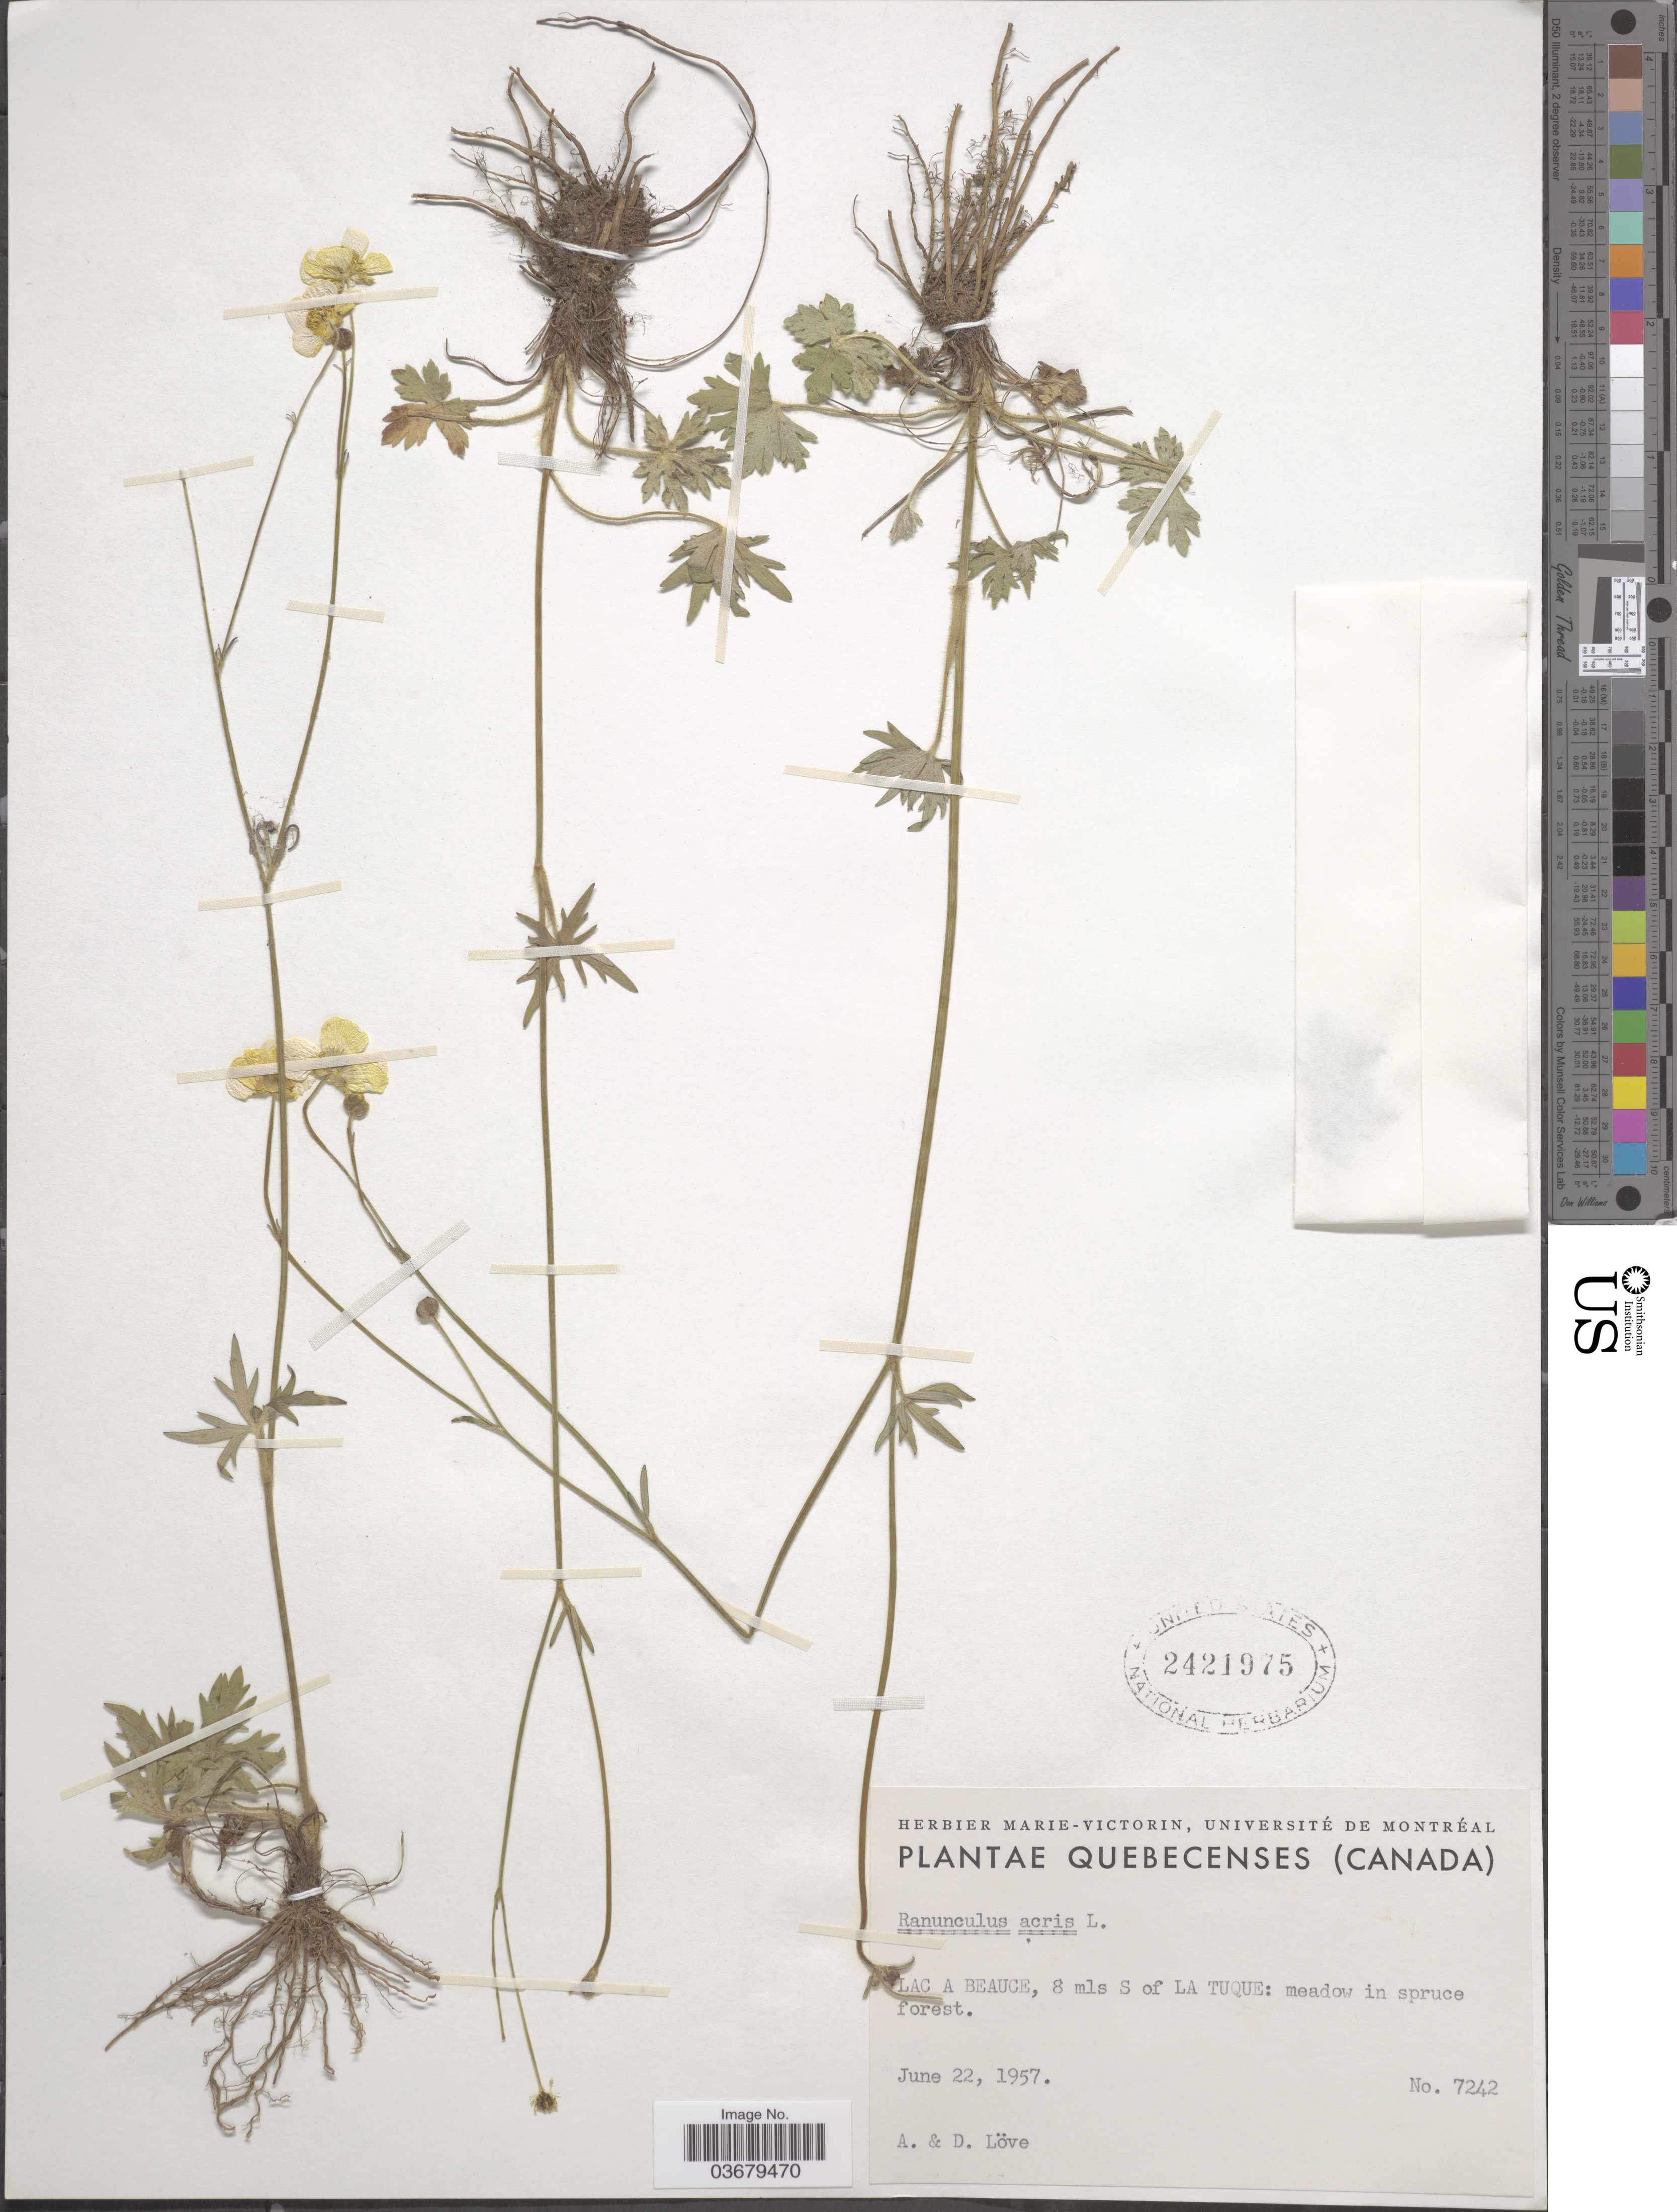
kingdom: Plantae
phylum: Tracheophyta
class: Magnoliopsida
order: Ranunculales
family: Ranunculaceae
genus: Ranunculus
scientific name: Ranunculus acris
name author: L.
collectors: Á. Löve & D. Löve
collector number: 7242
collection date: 1957-06-22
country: Canada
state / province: Quebec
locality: Lac a Beauce, 8 mls S of La Tuque.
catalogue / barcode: US 2421975